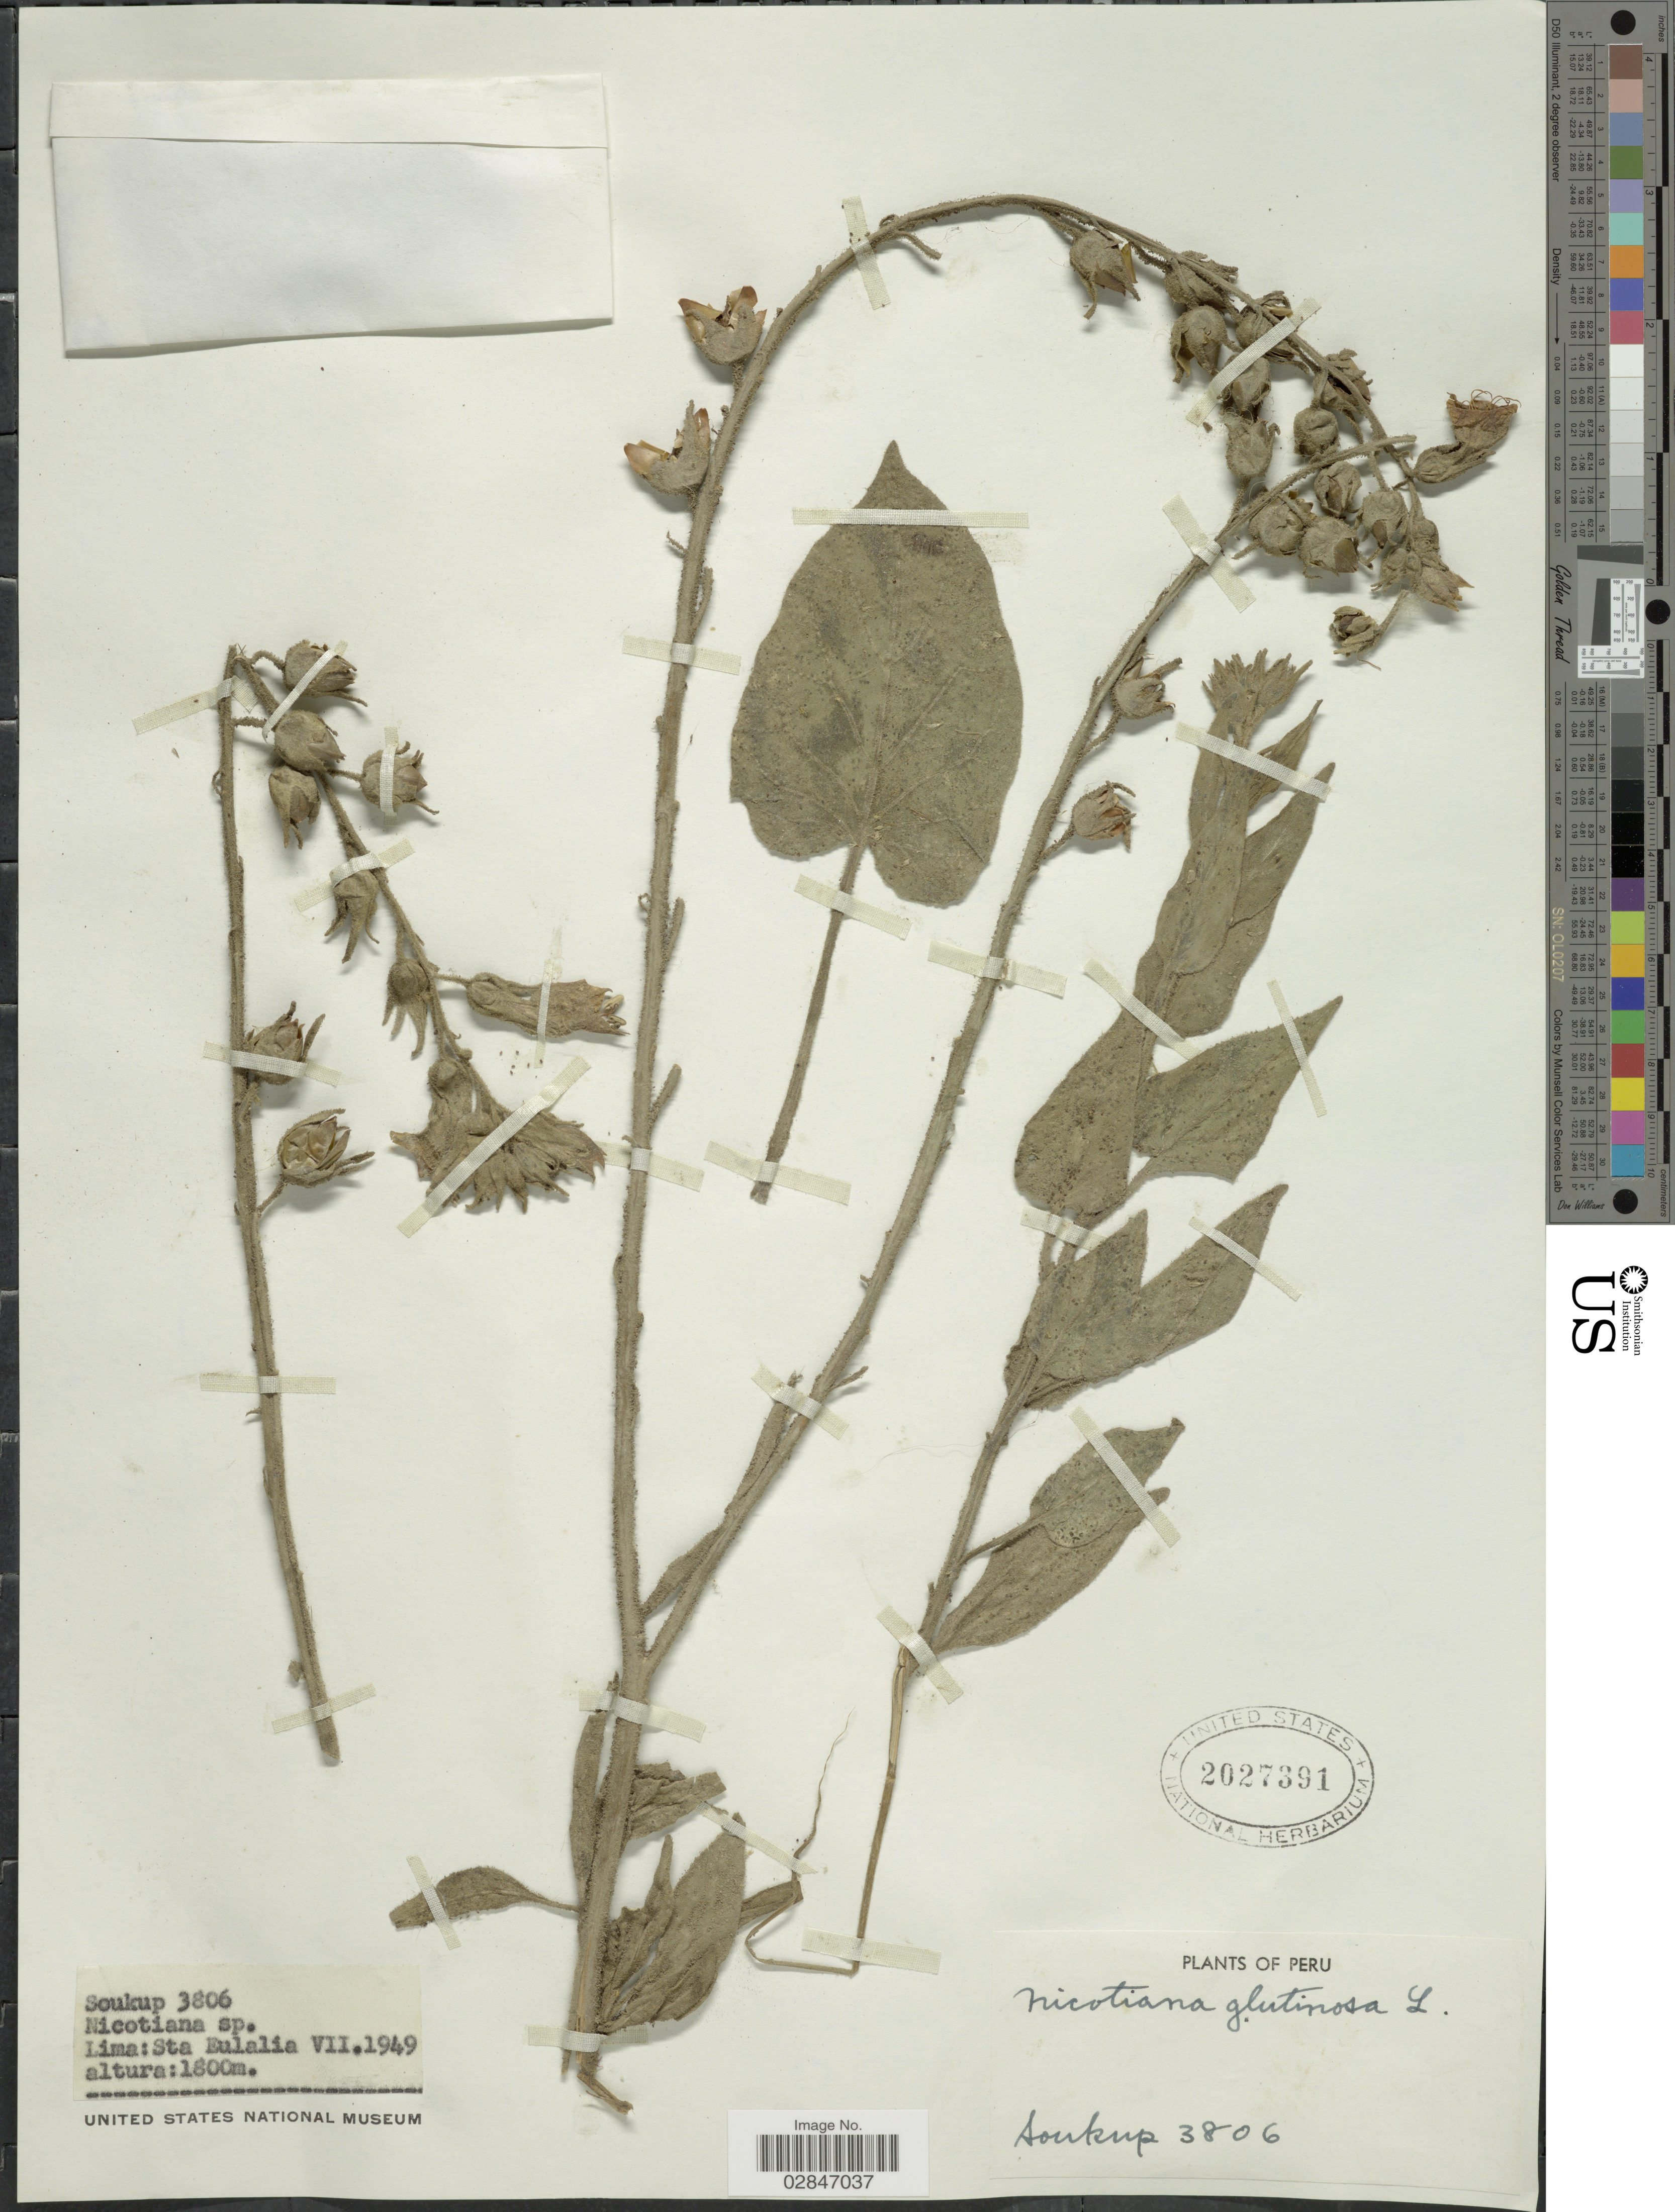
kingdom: Plantae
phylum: Tracheophyta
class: Magnoliopsida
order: Solanales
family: Solanaceae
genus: Nicotiana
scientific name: Nicotiana glutinosa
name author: L.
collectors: J. Soukup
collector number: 3806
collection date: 1949-07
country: Peru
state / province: Lima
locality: Lima: Sta Eulalia.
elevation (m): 1800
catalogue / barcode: US 2027391